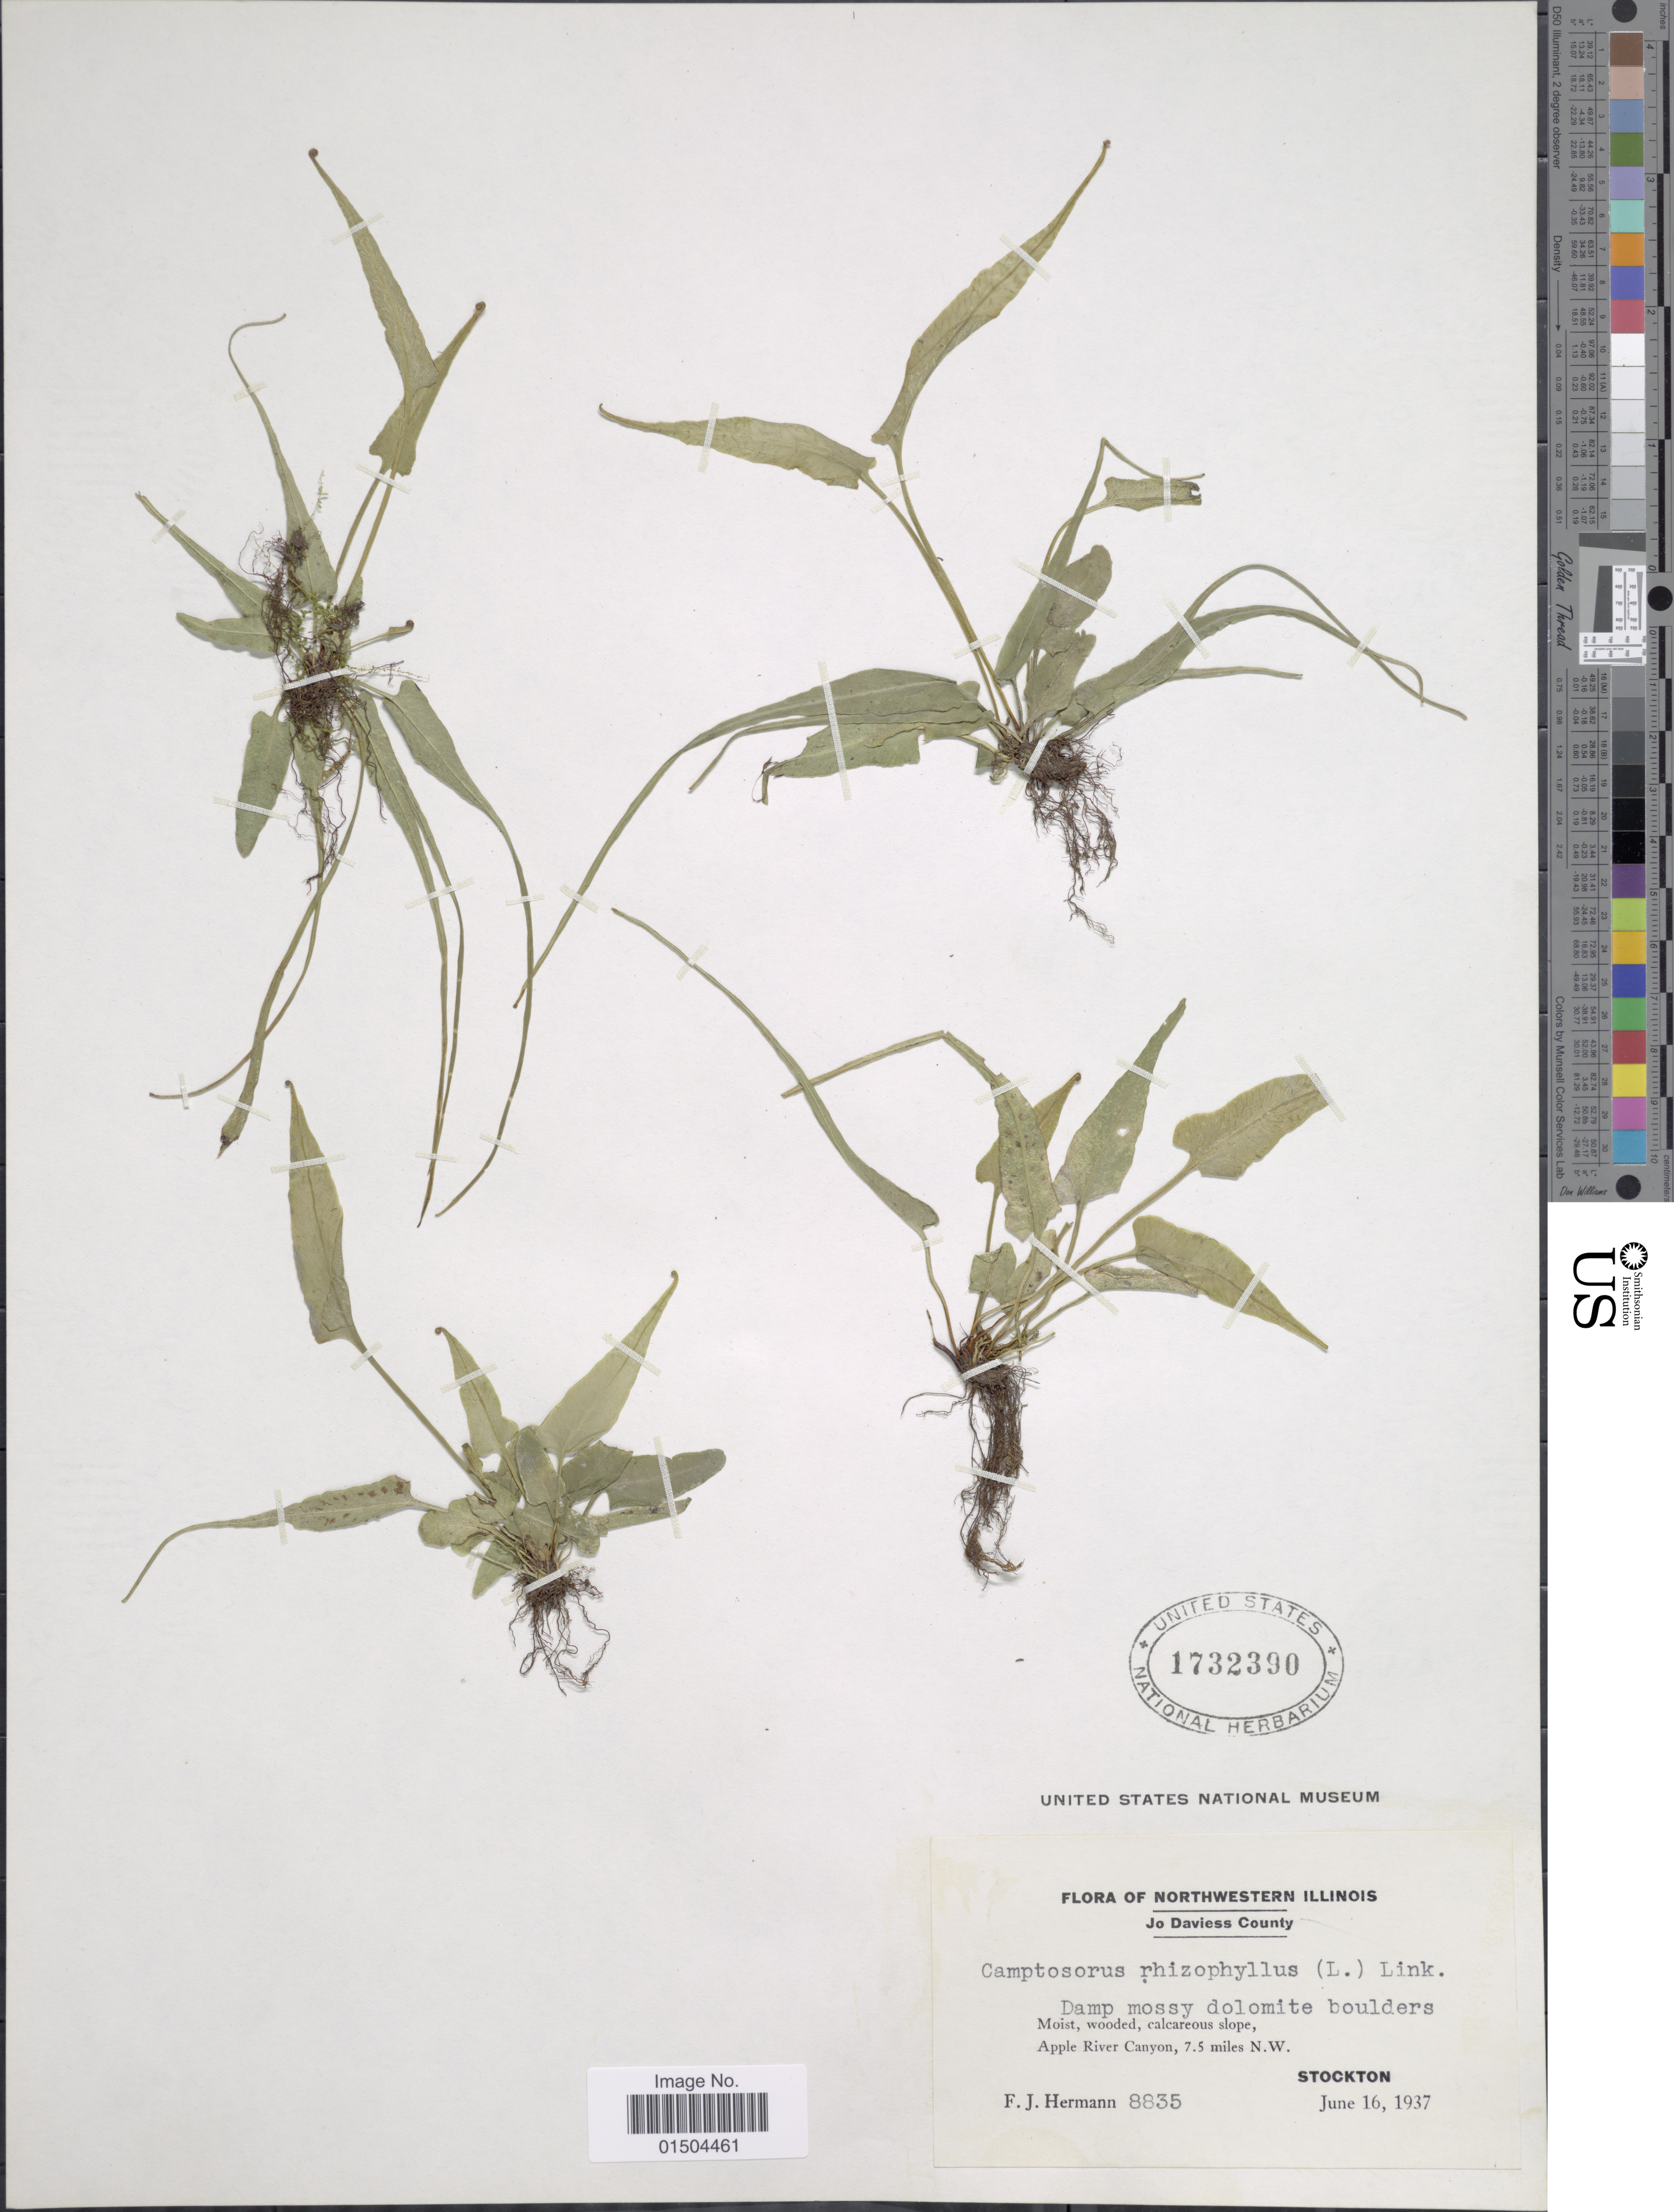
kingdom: Plantae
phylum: Tracheophyta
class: Polypodiopsida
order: Polypodiales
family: Aspleniaceae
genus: Asplenium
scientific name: Asplenium rhizophyllum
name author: L.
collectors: F. J. Hermann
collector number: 8835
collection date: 1937-06-16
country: United States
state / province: Illinois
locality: Northwestern Illinois. Jo Daviess County. Apple River Canyon, 7.5 miles N.W. Stockton.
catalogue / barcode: US 1732390